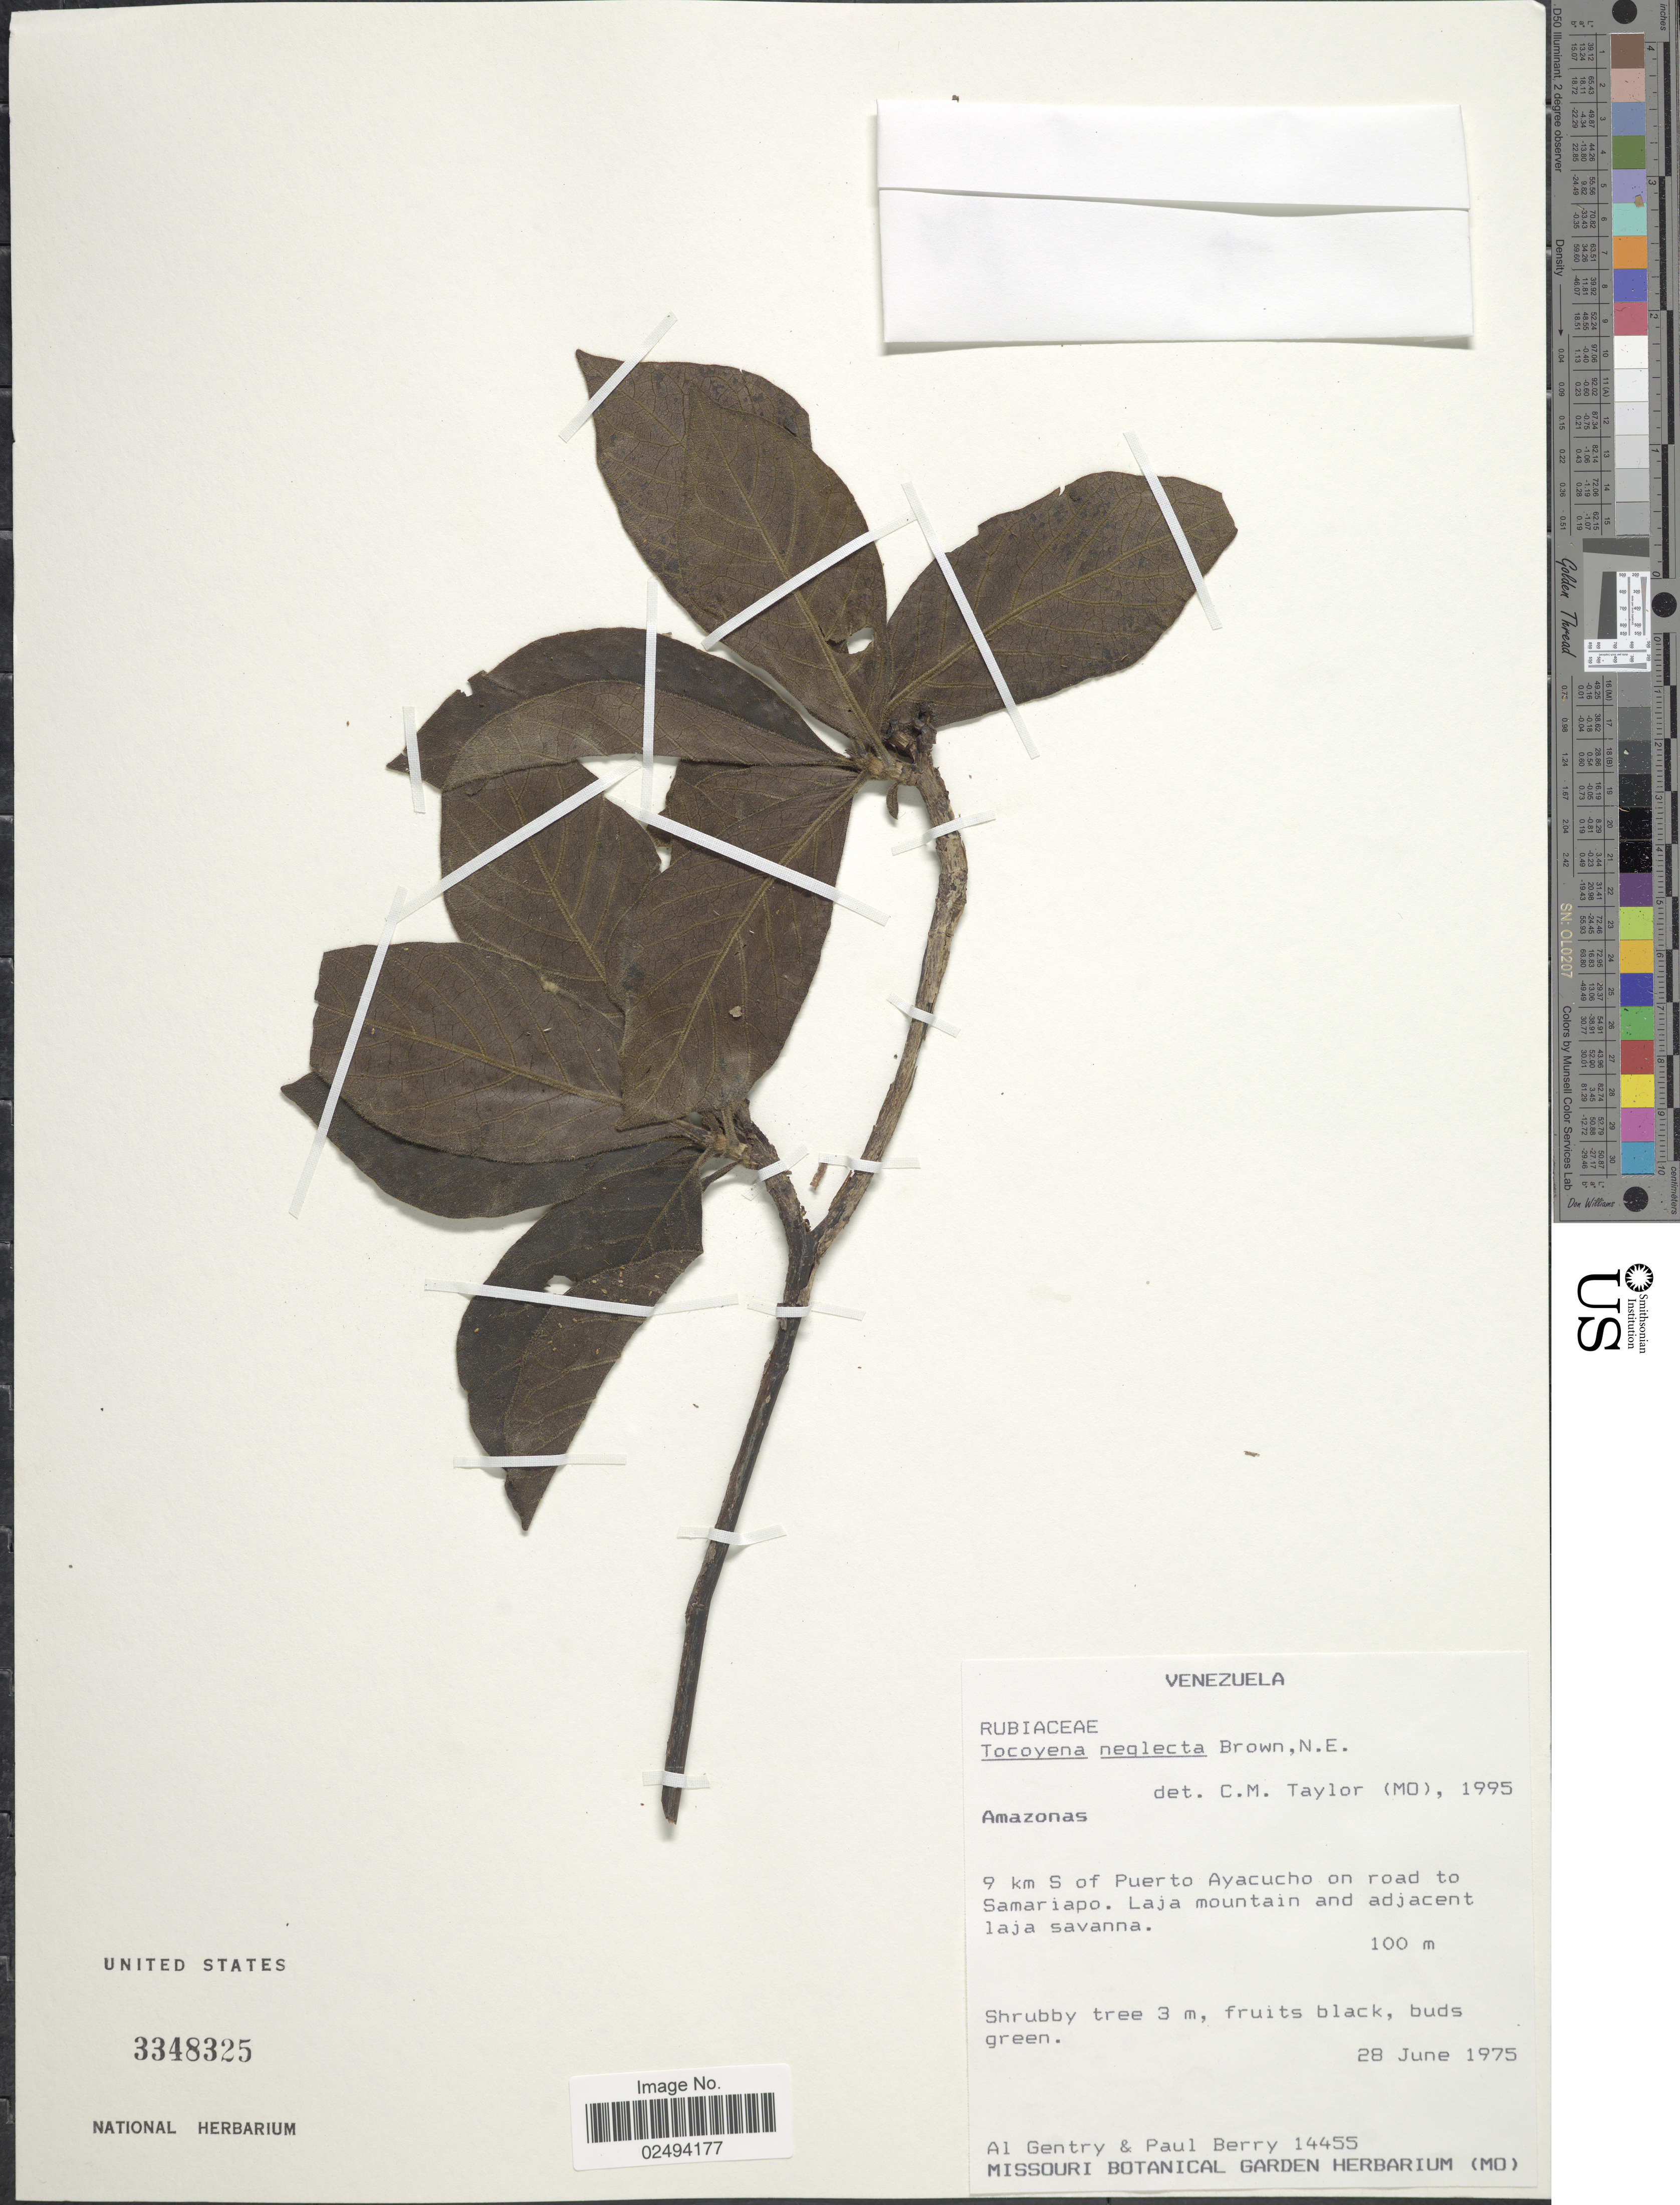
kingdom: Plantae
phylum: Tracheophyta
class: Magnoliopsida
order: Gentianales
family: Rubiaceae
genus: Tocoyena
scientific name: Tocoyena neglecta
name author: N.E. Br.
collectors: A. H. Gentry & P. E. Berry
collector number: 14455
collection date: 1975-06-28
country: Venezuela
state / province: Amazonas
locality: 9 km S of Puerto Ayacucho on road to Samariapo. Laja mountain and adjacent laja savanna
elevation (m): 100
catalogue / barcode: US 3348325